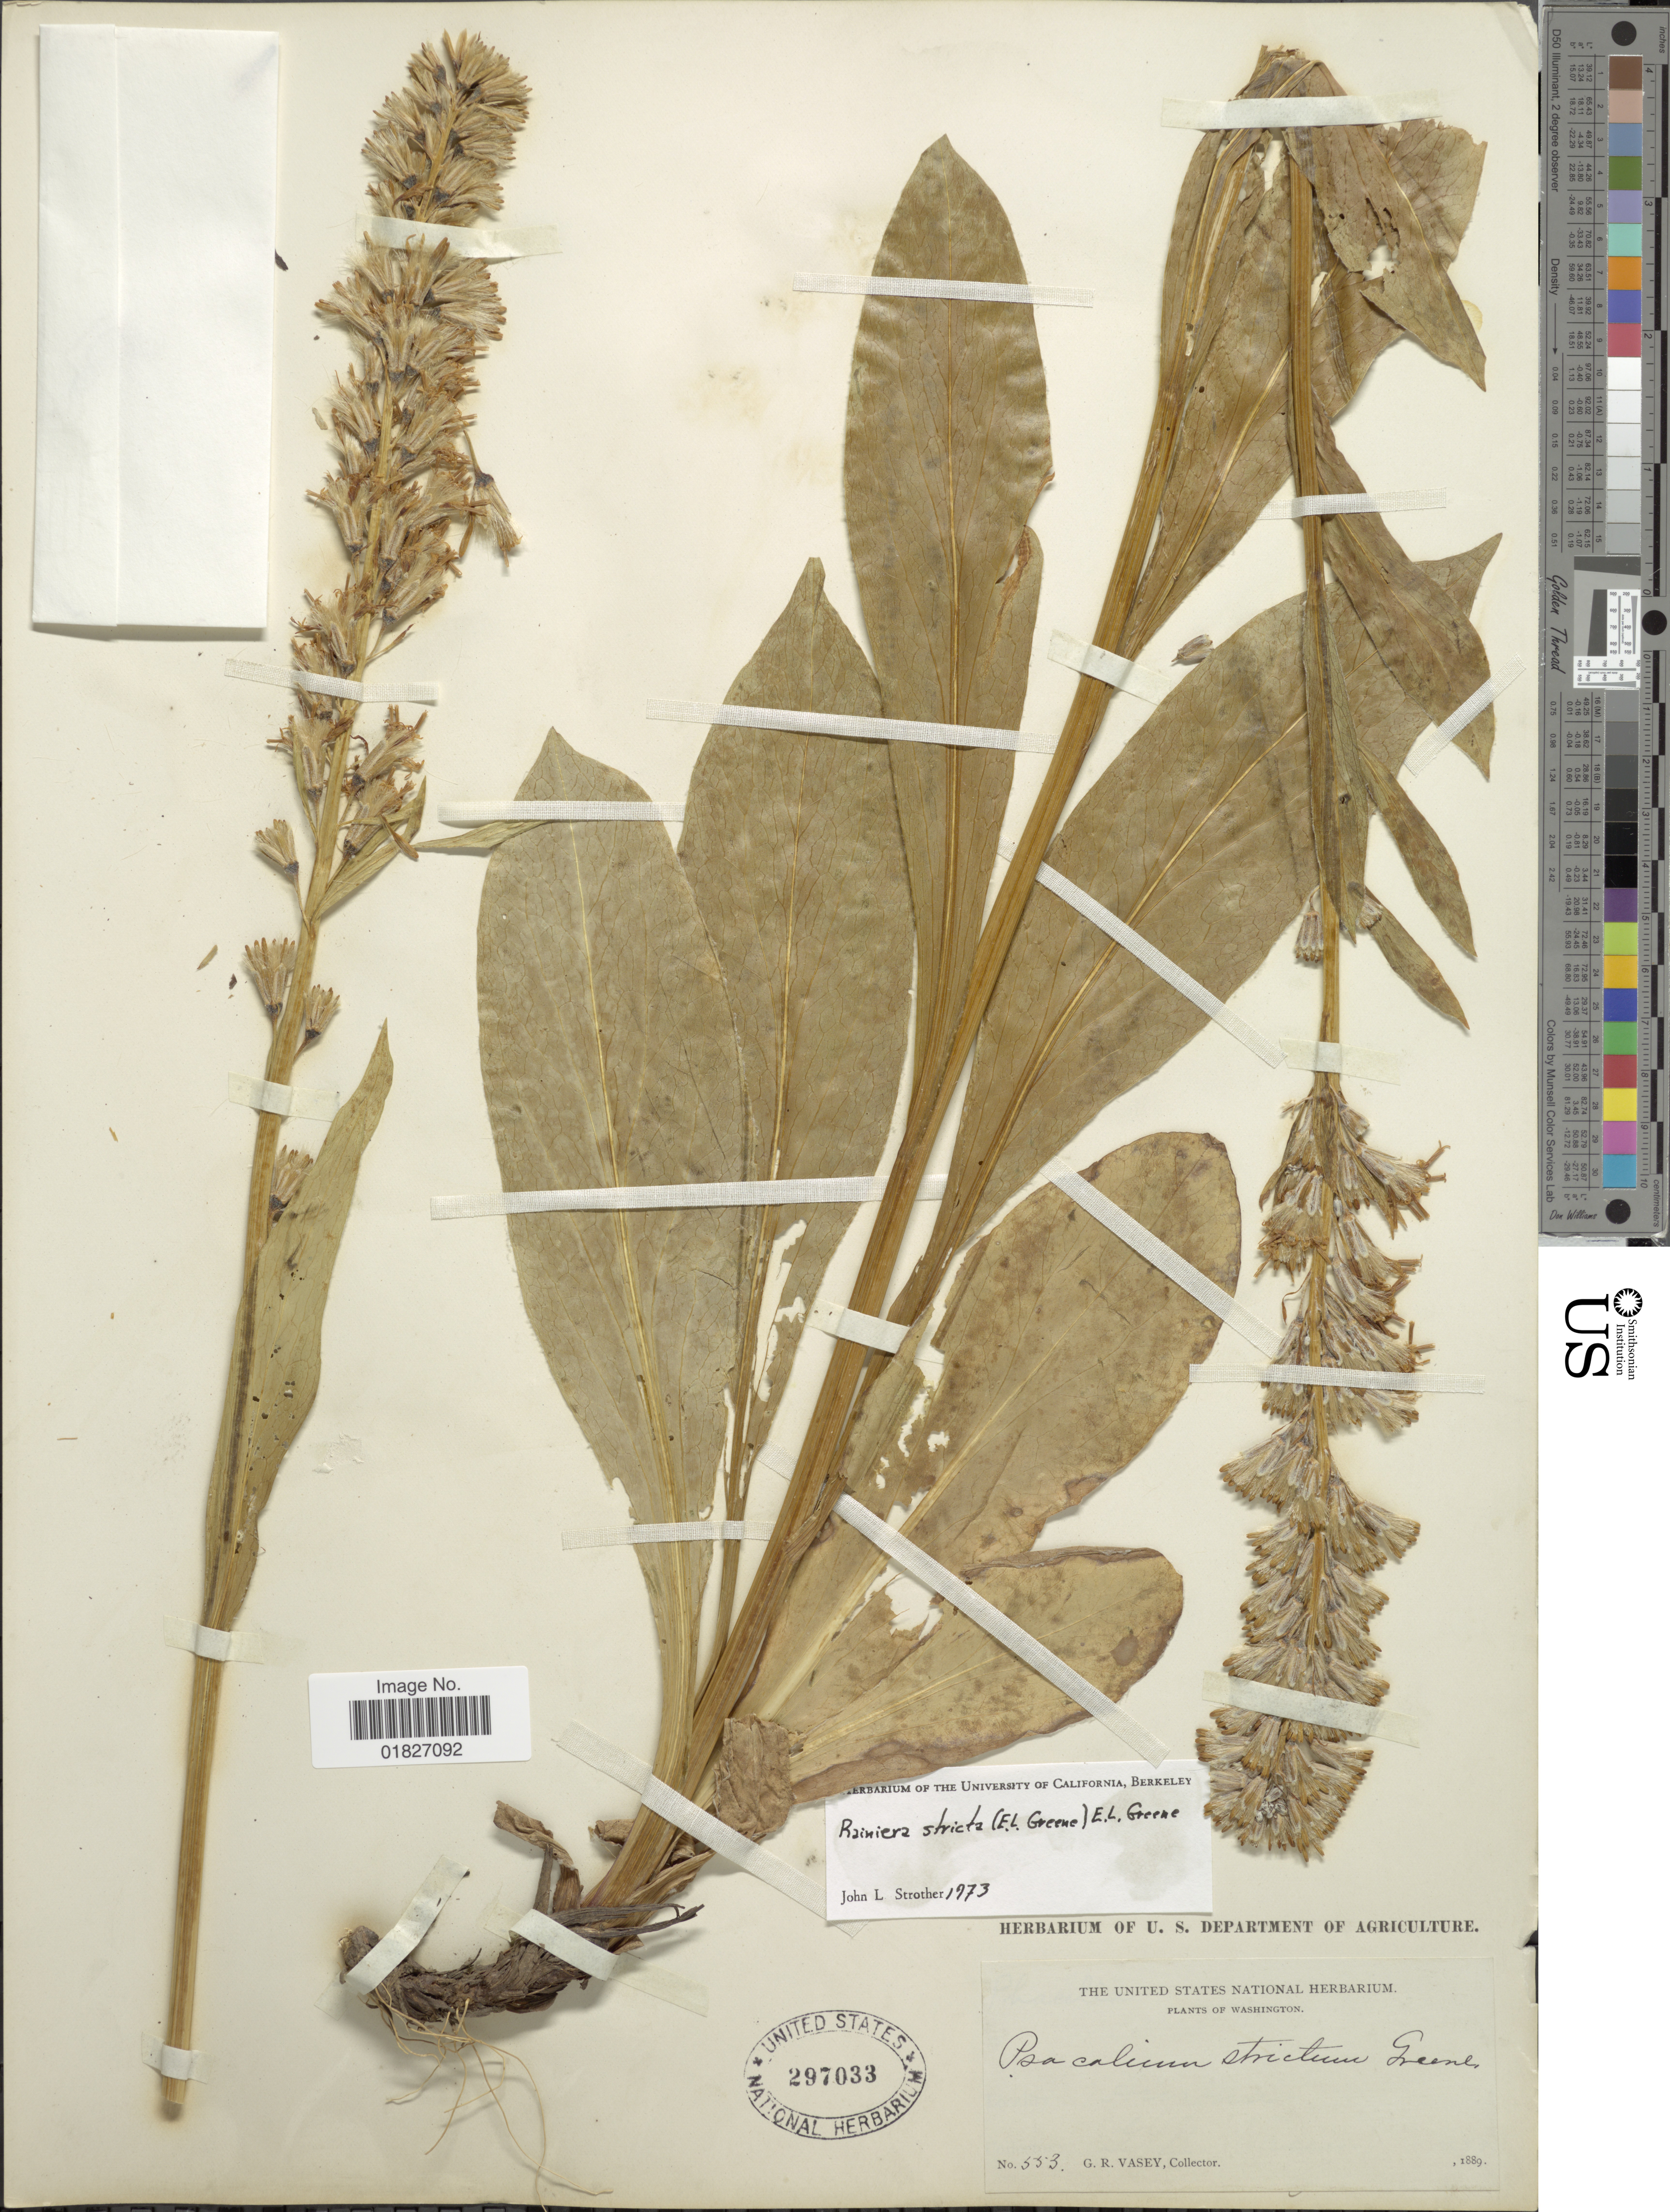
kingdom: Plantae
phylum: Tracheophyta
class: Magnoliopsida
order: Asterales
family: Asteraceae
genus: Prenanthes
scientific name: Prenanthes stricta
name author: Greene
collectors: G. R. Vasey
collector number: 553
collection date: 1889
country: United States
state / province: Washington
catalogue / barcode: US 297033